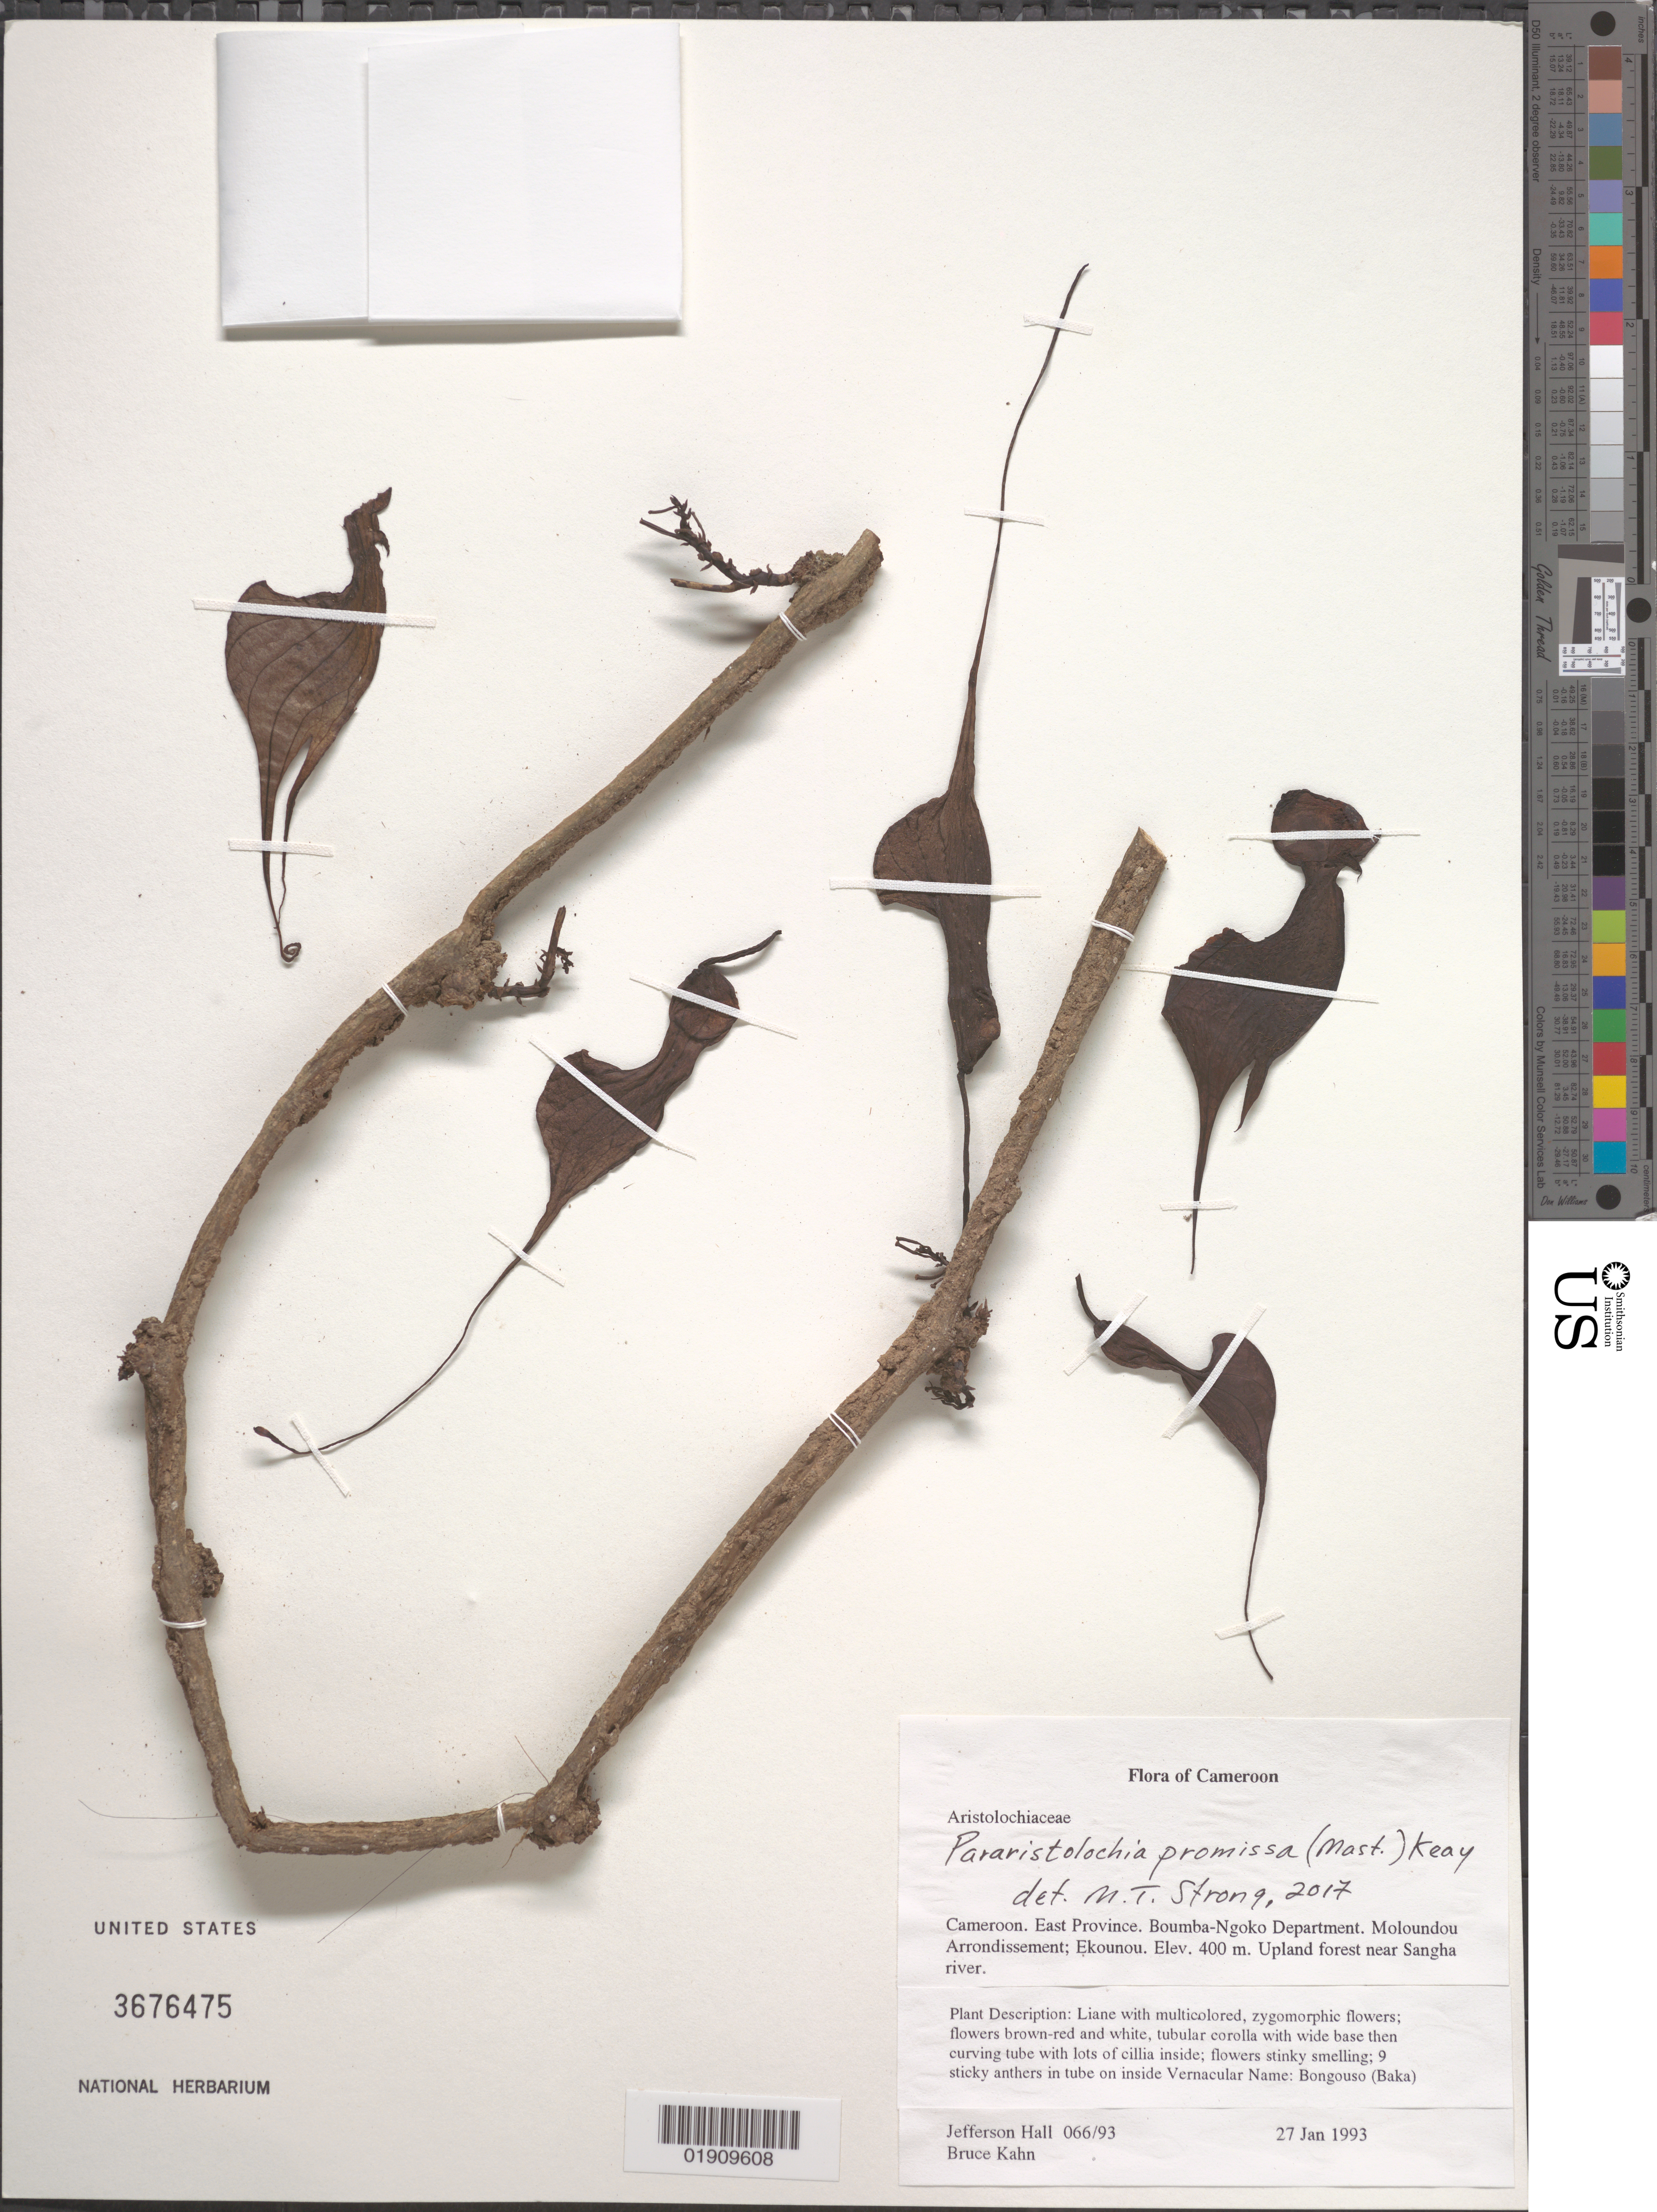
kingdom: Plantae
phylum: Tracheophyta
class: Magnoliopsida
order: Piperales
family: Aristolochiaceae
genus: Pararistolochia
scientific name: Pararistolochia promissa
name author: (Mast.) Keay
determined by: Strong, Mark T., (BOT), Smithsonian Institution - National Museum of Natural History (UNITED STATES)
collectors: J. Hall & B. Khan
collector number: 066/93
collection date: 1993-01-27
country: Cameroon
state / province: Est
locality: Boumba-Ngoko Department. Moloundou Arrondissement; Moloundou Arrondissement; Ekounou.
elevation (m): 400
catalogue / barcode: US 3676475